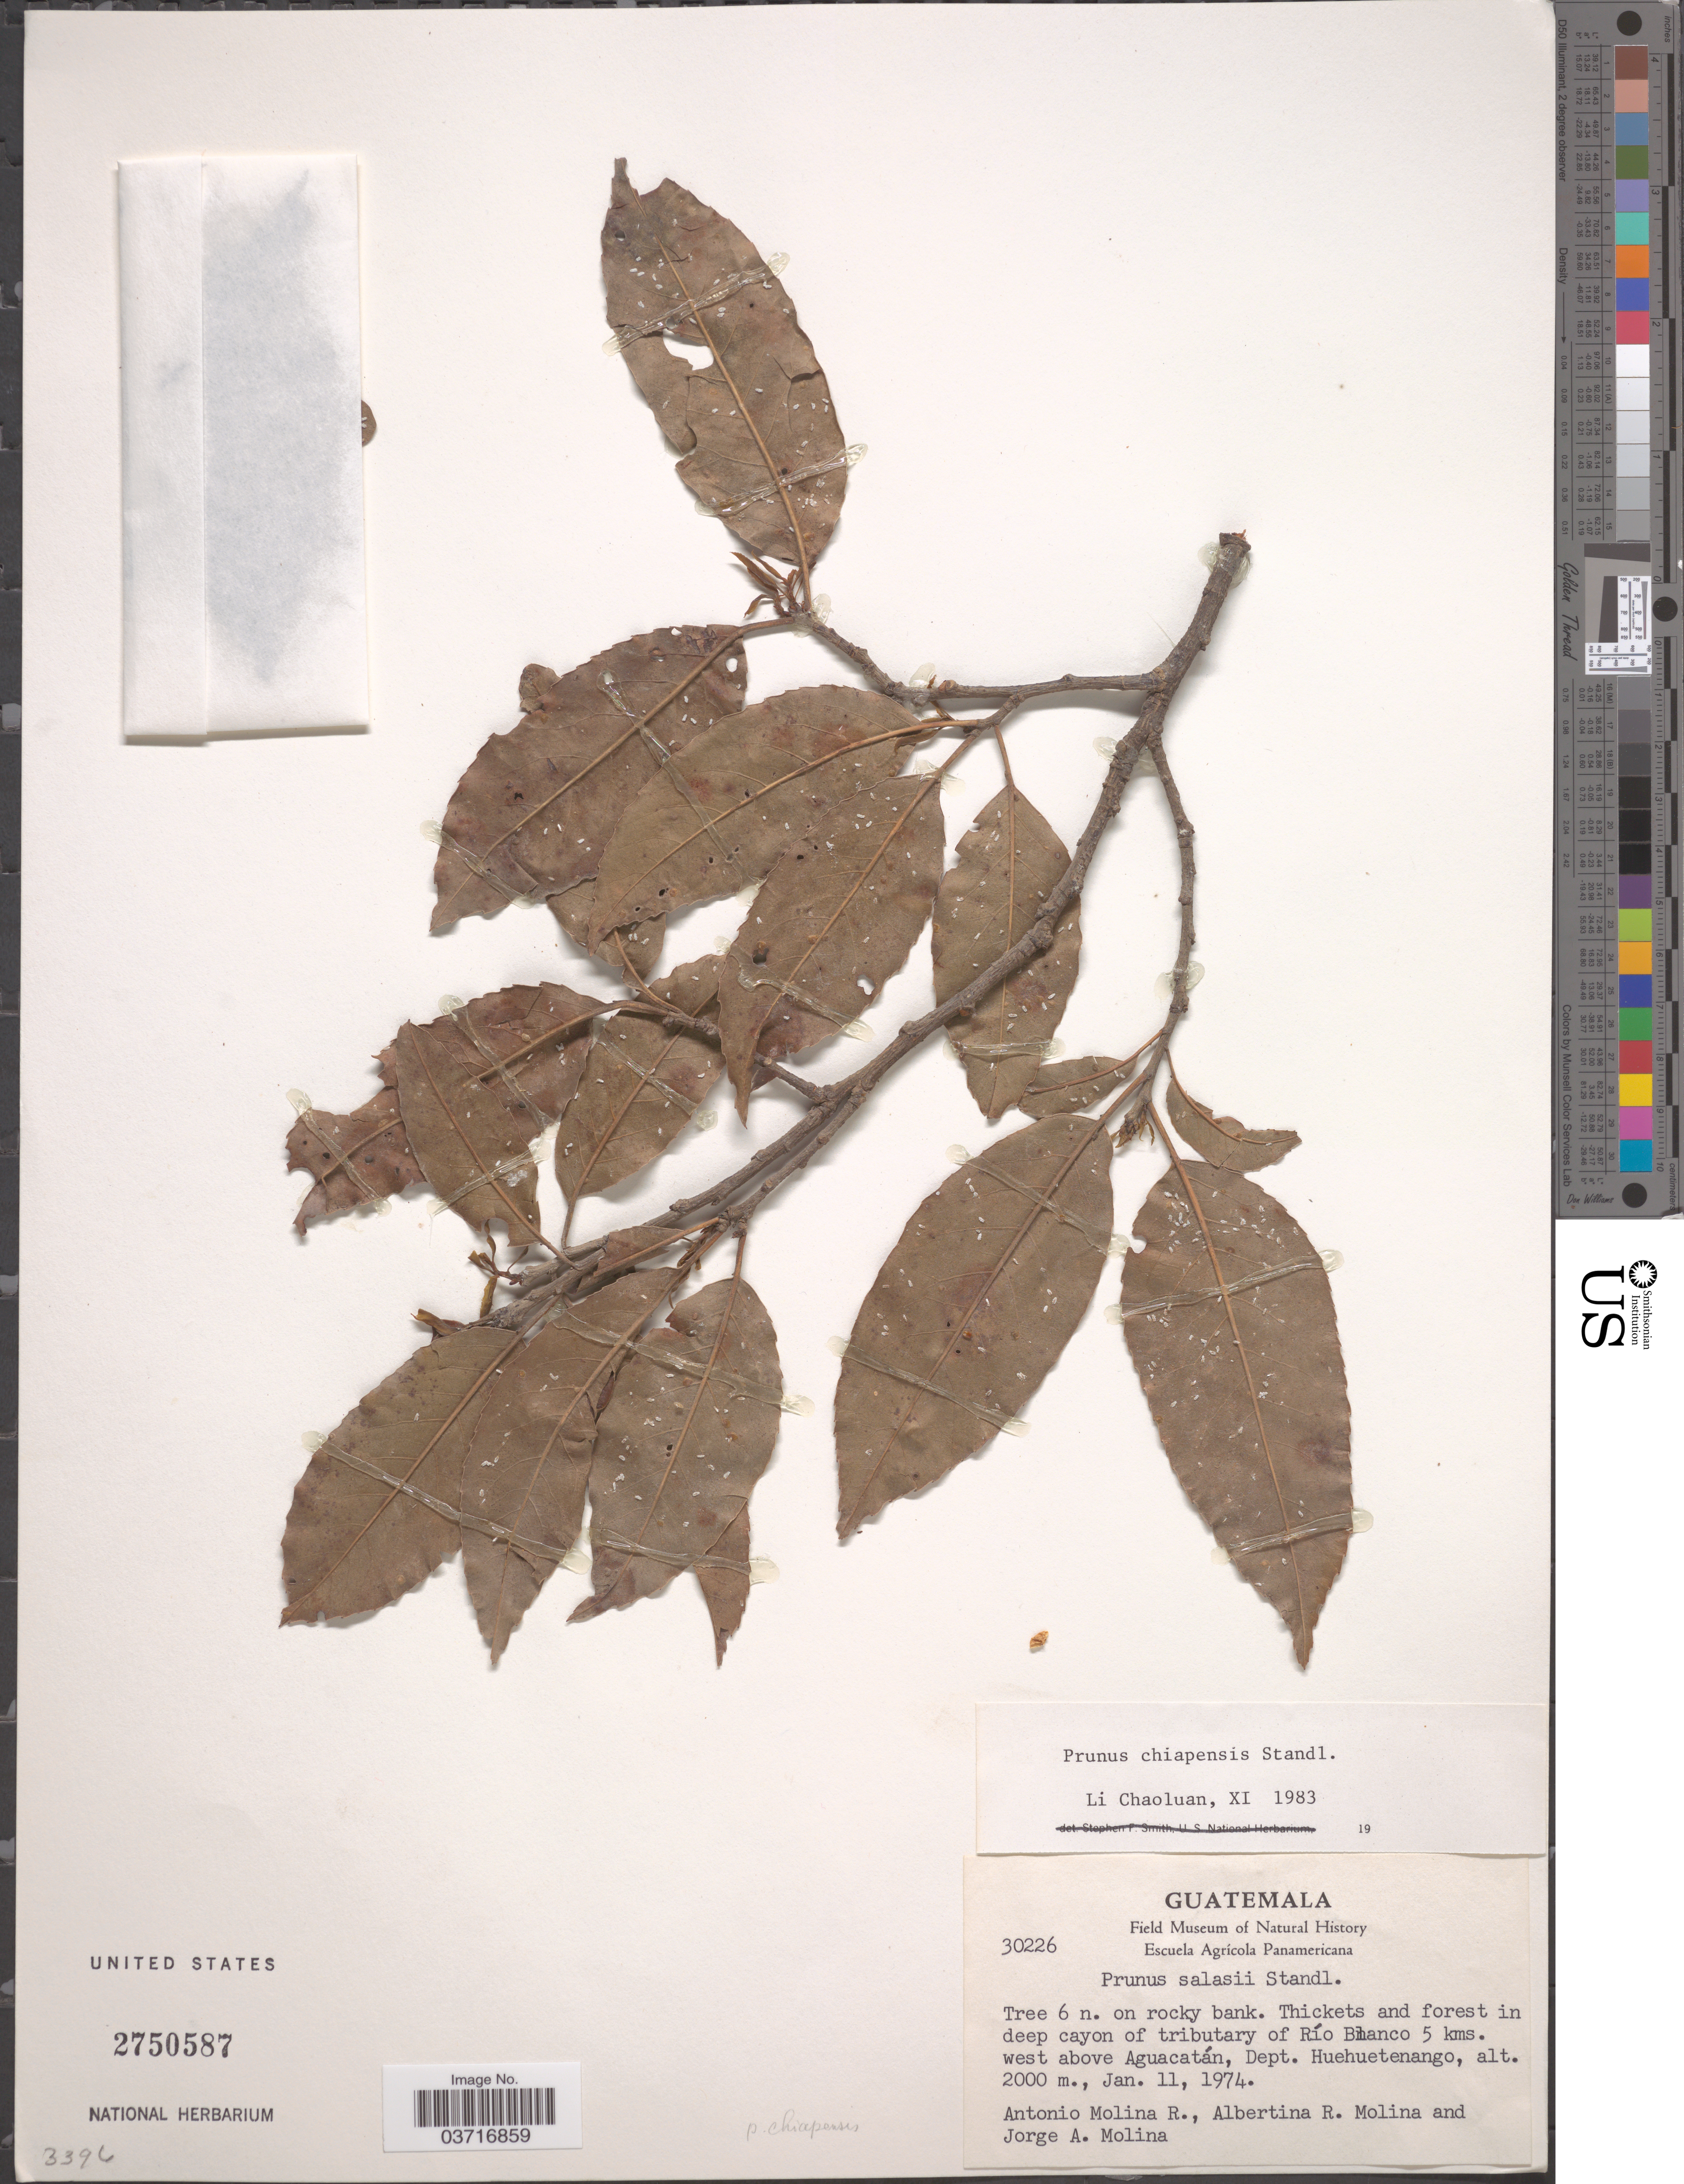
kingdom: Plantae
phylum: Tracheophyta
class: Magnoliopsida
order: Rosales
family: Rosaceae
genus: Prunus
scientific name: Prunus chiapensis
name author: Standl. & L.O. Williams ex A.M. Molina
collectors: A. Molina R., A. R. Molina & J. A. Molina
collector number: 30226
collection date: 1974-01-11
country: Guatemala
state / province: Huehuetenango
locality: Thickets and forest in deep cayon of tributary of Río Blanco 5 kms. west above Aguacatán, Dept. Huehuetenango.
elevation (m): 2000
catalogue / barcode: US 2750587